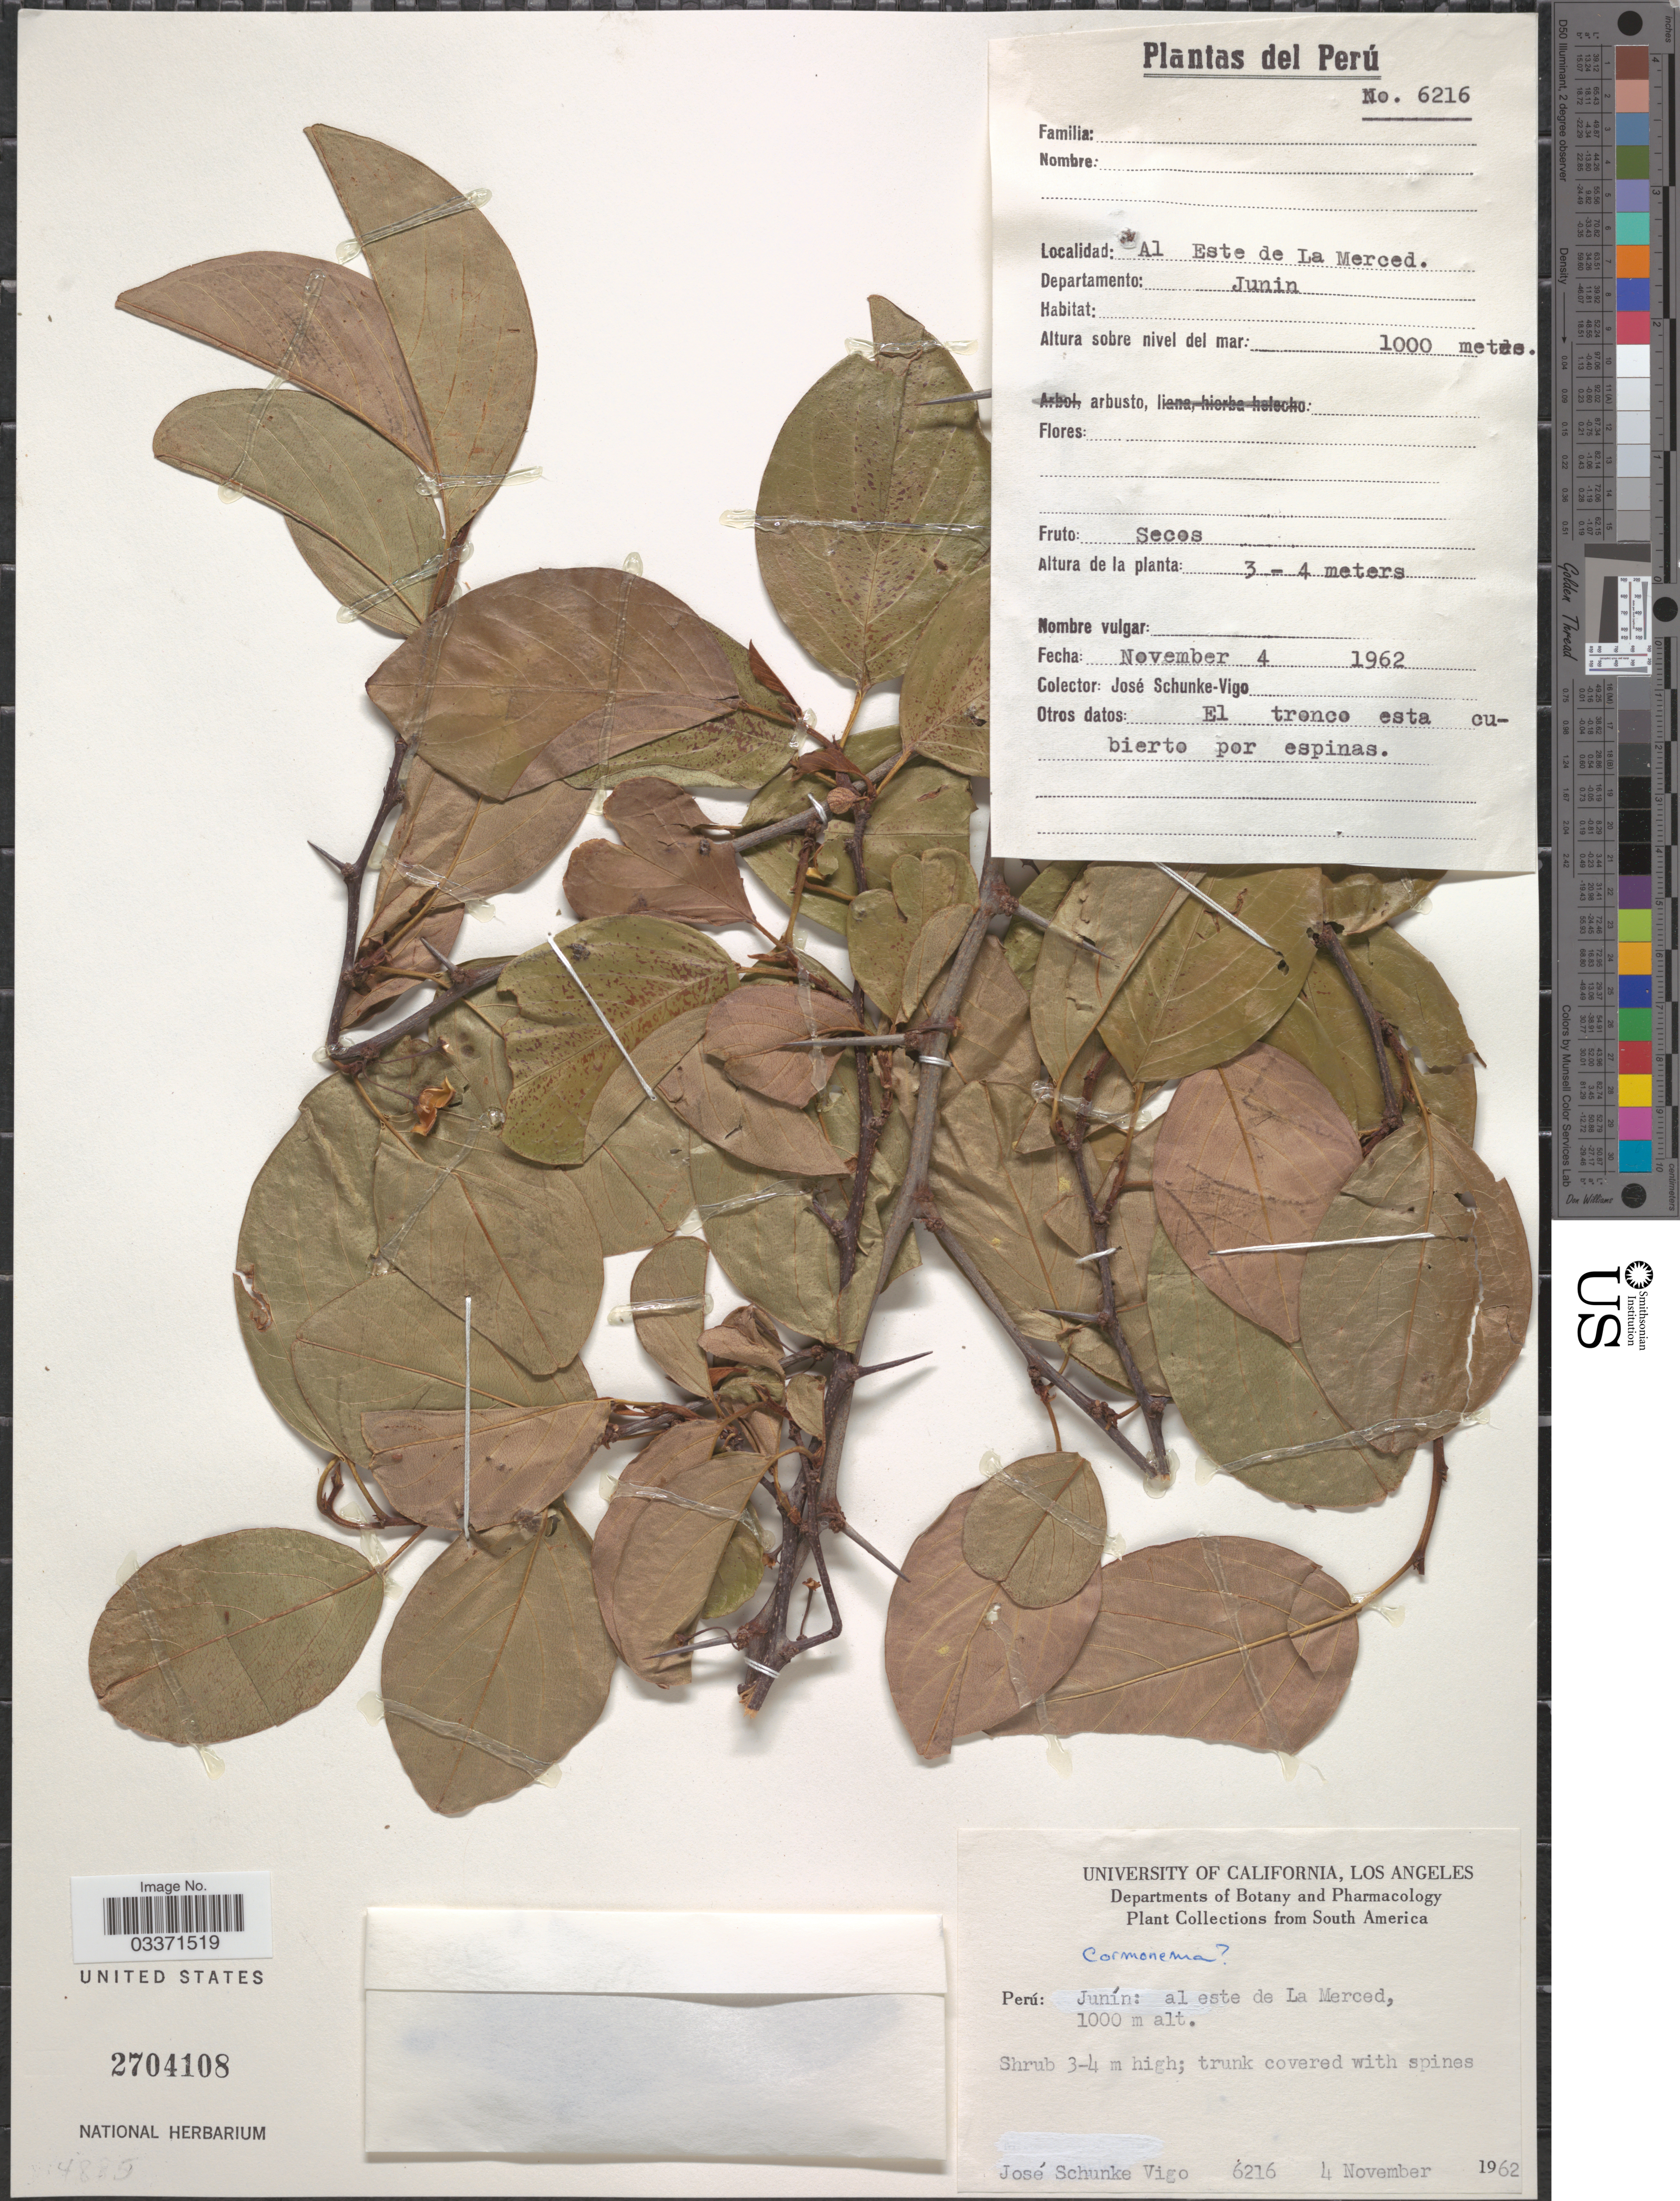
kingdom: Plantae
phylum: Tracheophyta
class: Magnoliopsida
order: Rosales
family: Rhamnaceae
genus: Colubrina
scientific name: Colubrina sp.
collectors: J. Schunke Vigo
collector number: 6216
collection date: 1962-11-04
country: Peru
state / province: Junín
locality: Al este de La Merced, Departamento Junin.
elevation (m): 1000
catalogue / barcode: US 2704108